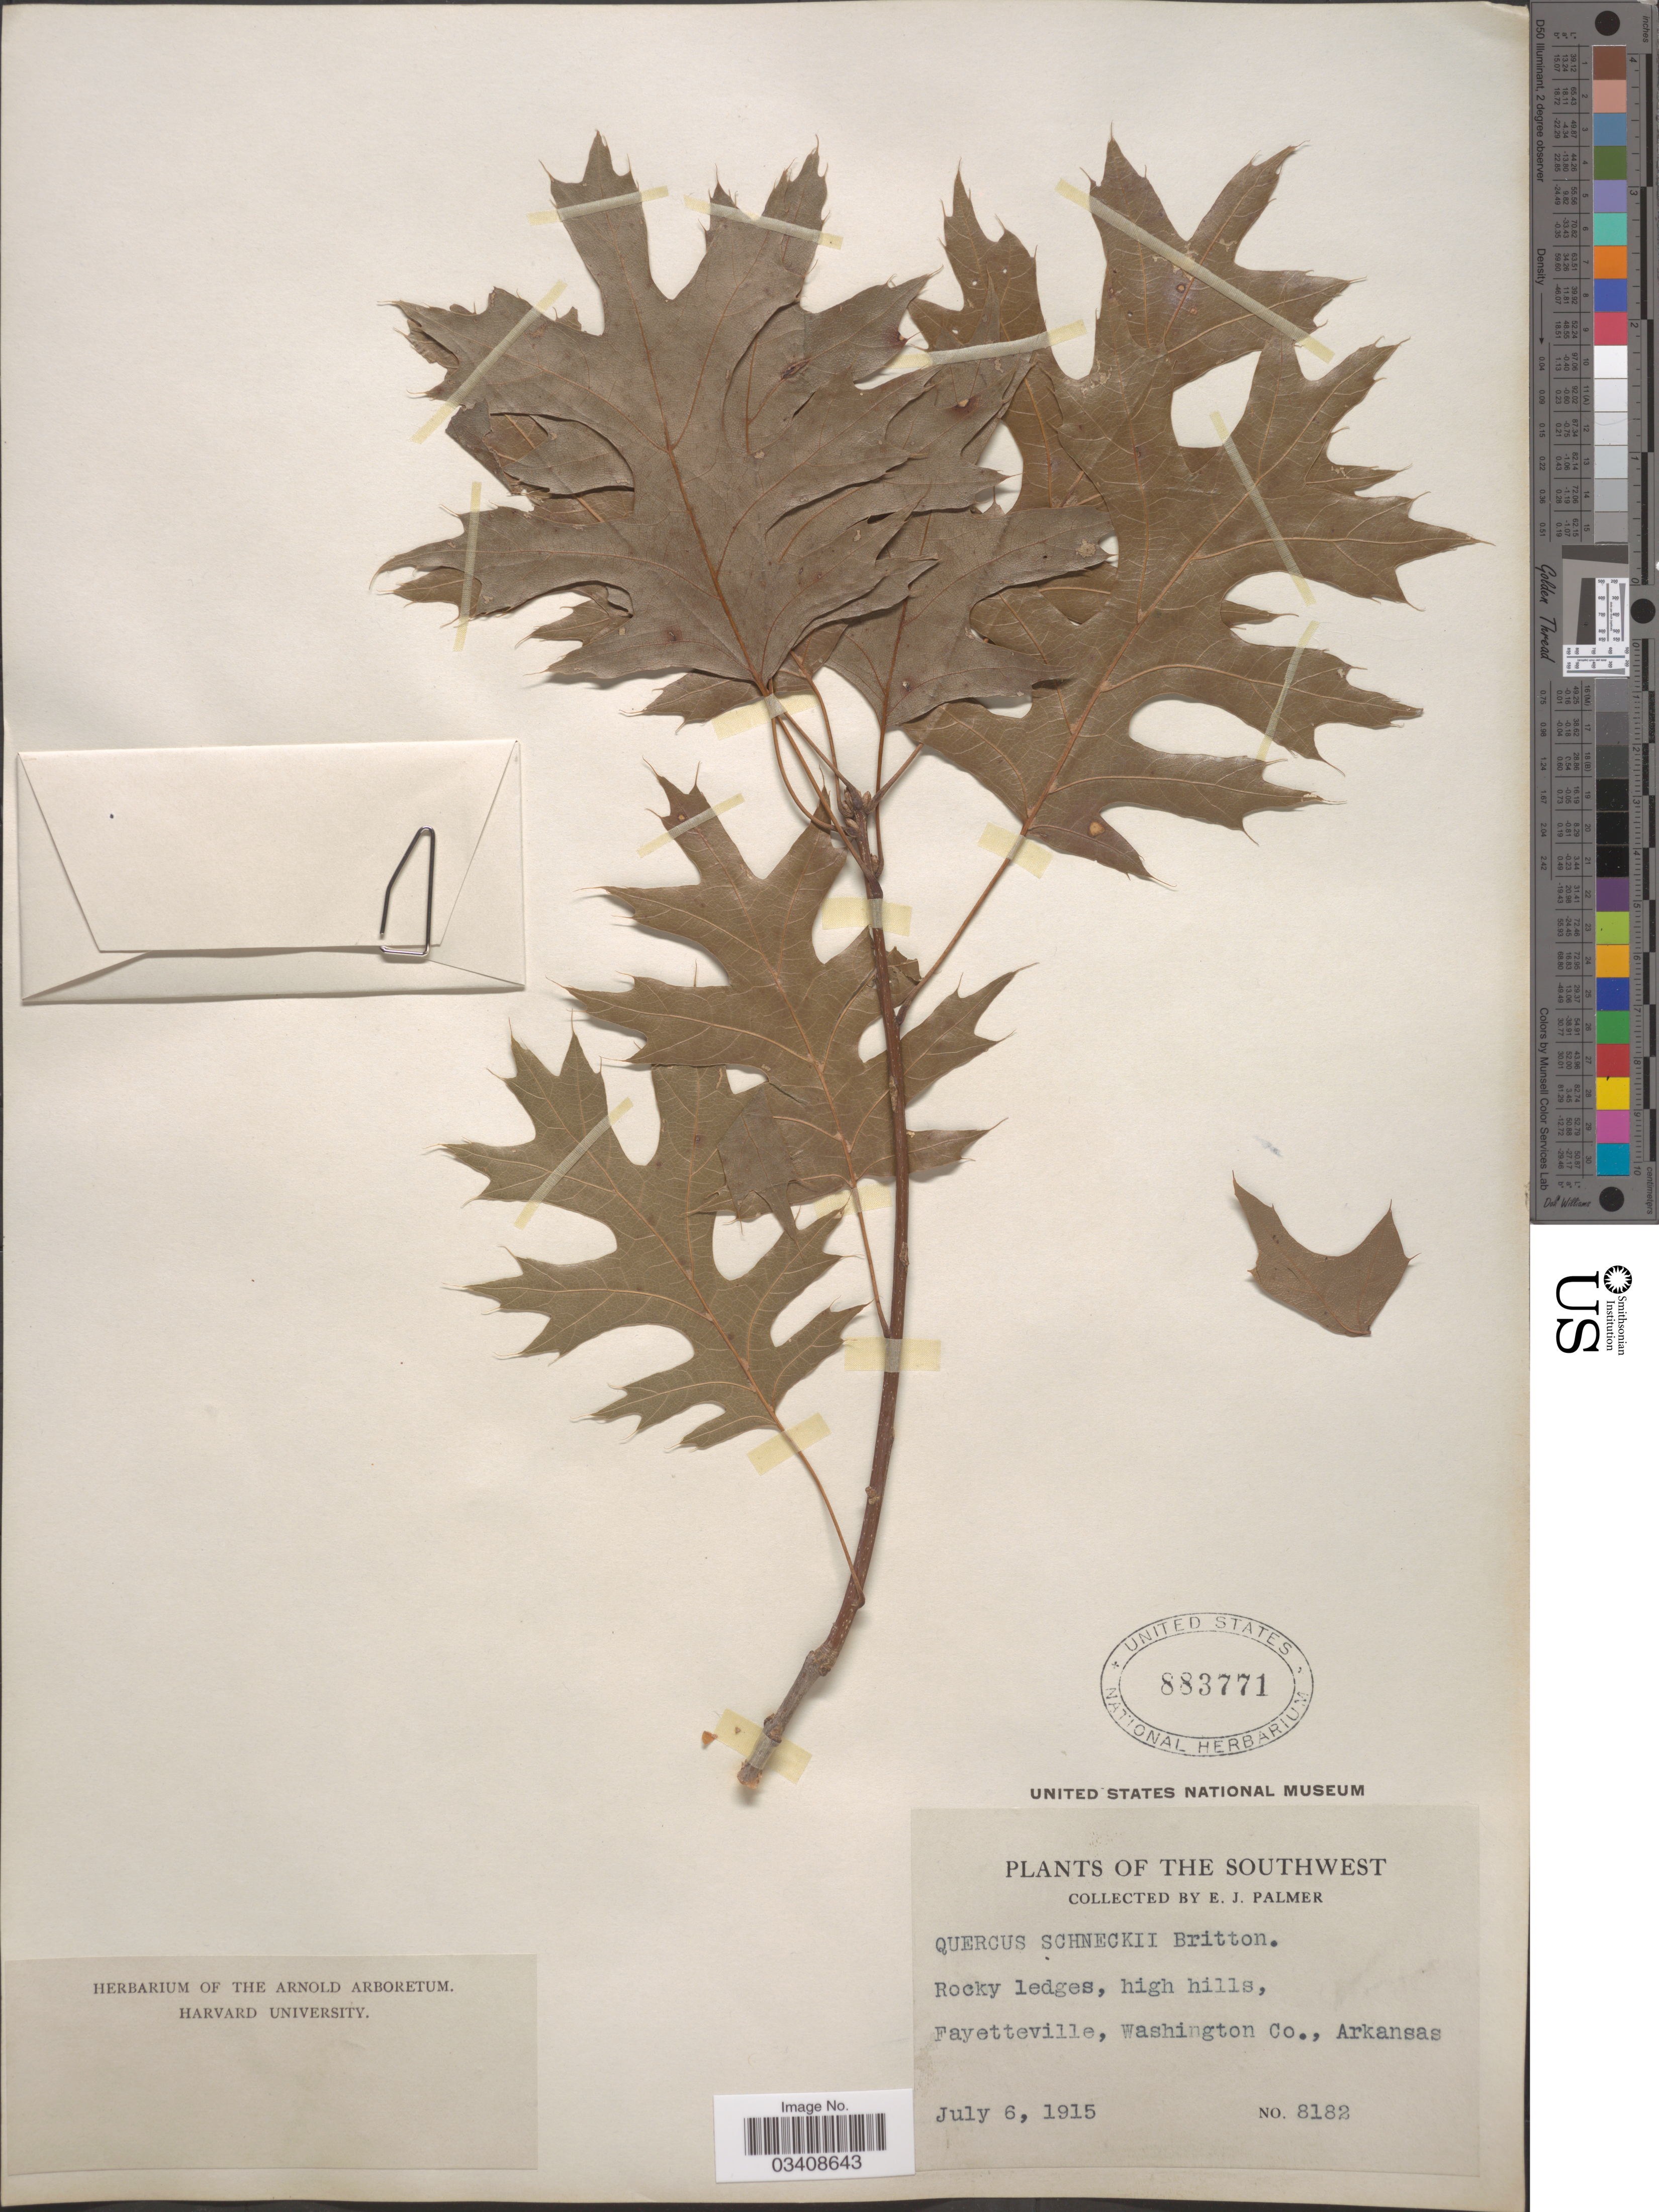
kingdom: Plantae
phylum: Tracheophyta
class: Magnoliopsida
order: Fagales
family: Fagaceae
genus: Quercus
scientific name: Quercus shumardii var. schneckii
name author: (Britton) Sarg.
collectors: E. J. Palmer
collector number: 8182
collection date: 1915-07-06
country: United States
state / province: Arkansas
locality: The Southwest. Fayetteville, Washington Co.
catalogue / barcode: US 883771